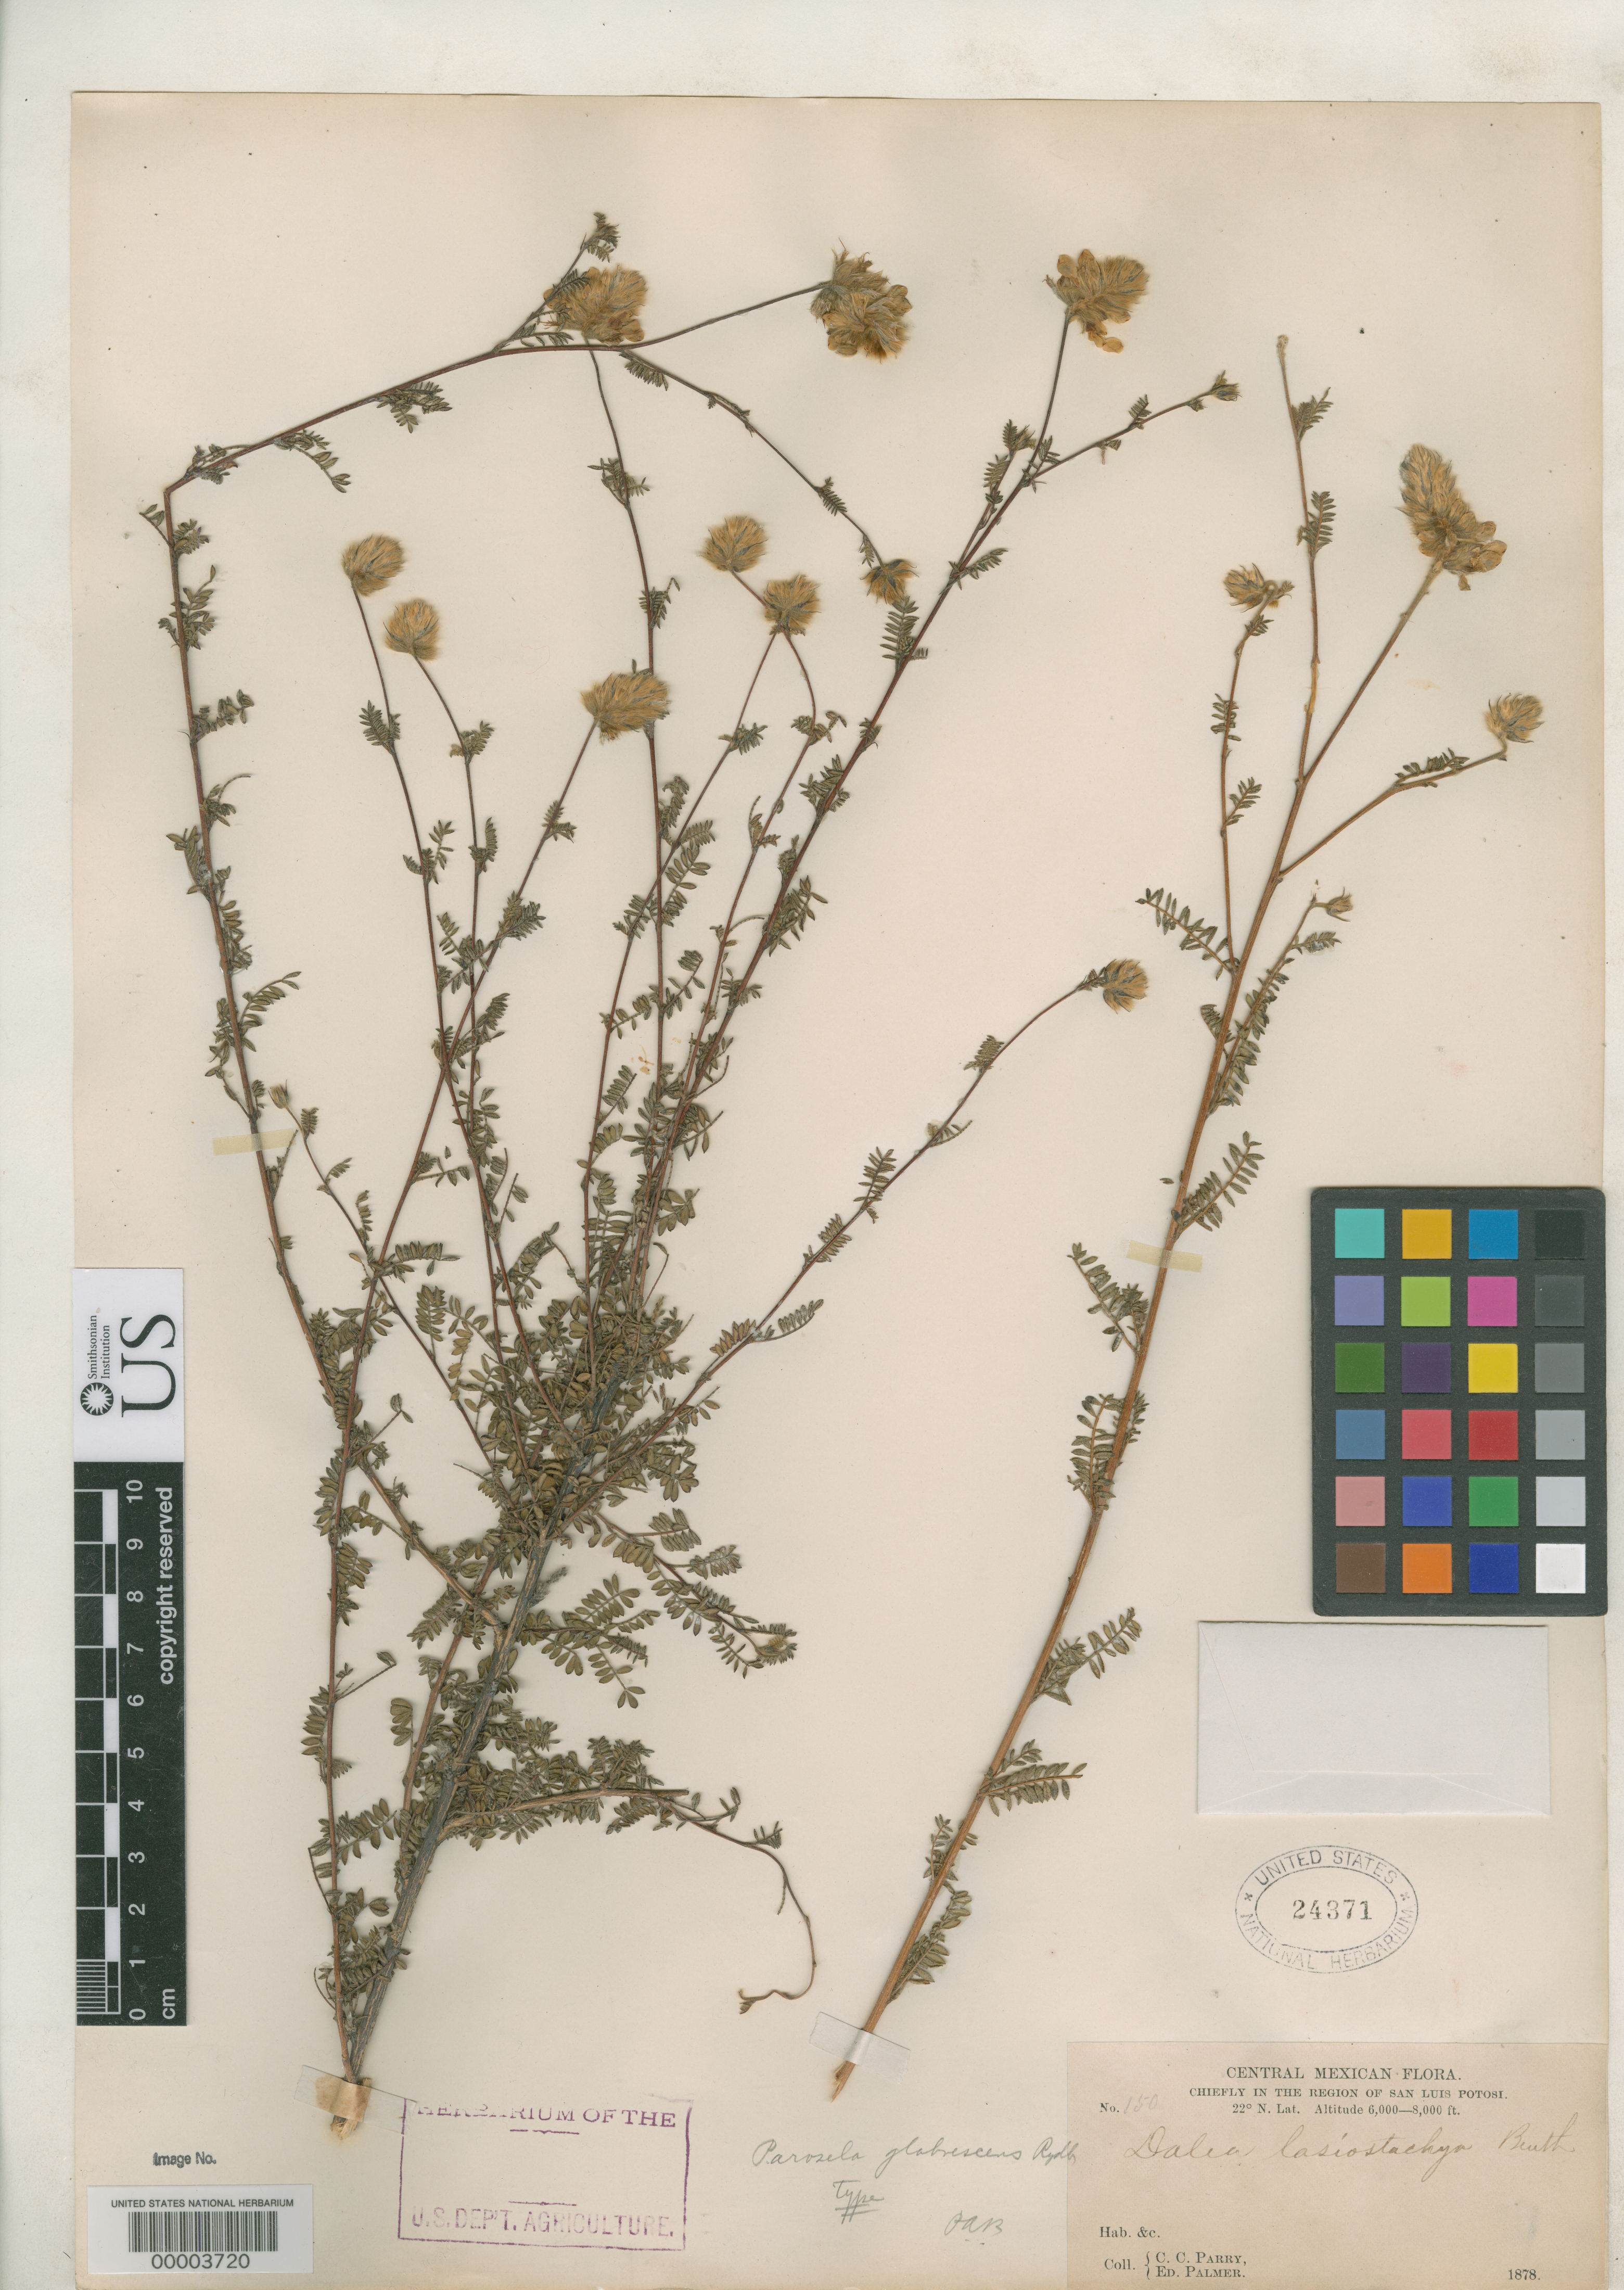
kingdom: Plantae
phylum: Tracheophyta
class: Magnoliopsida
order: Fabales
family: Fabaceae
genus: Parosela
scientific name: Parosela glabrescens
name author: Rydb.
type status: Holotype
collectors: C. C. Parry & E. Palmer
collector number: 150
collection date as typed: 1878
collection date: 1878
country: Mexico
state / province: San Luis Potosi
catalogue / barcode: US 24371